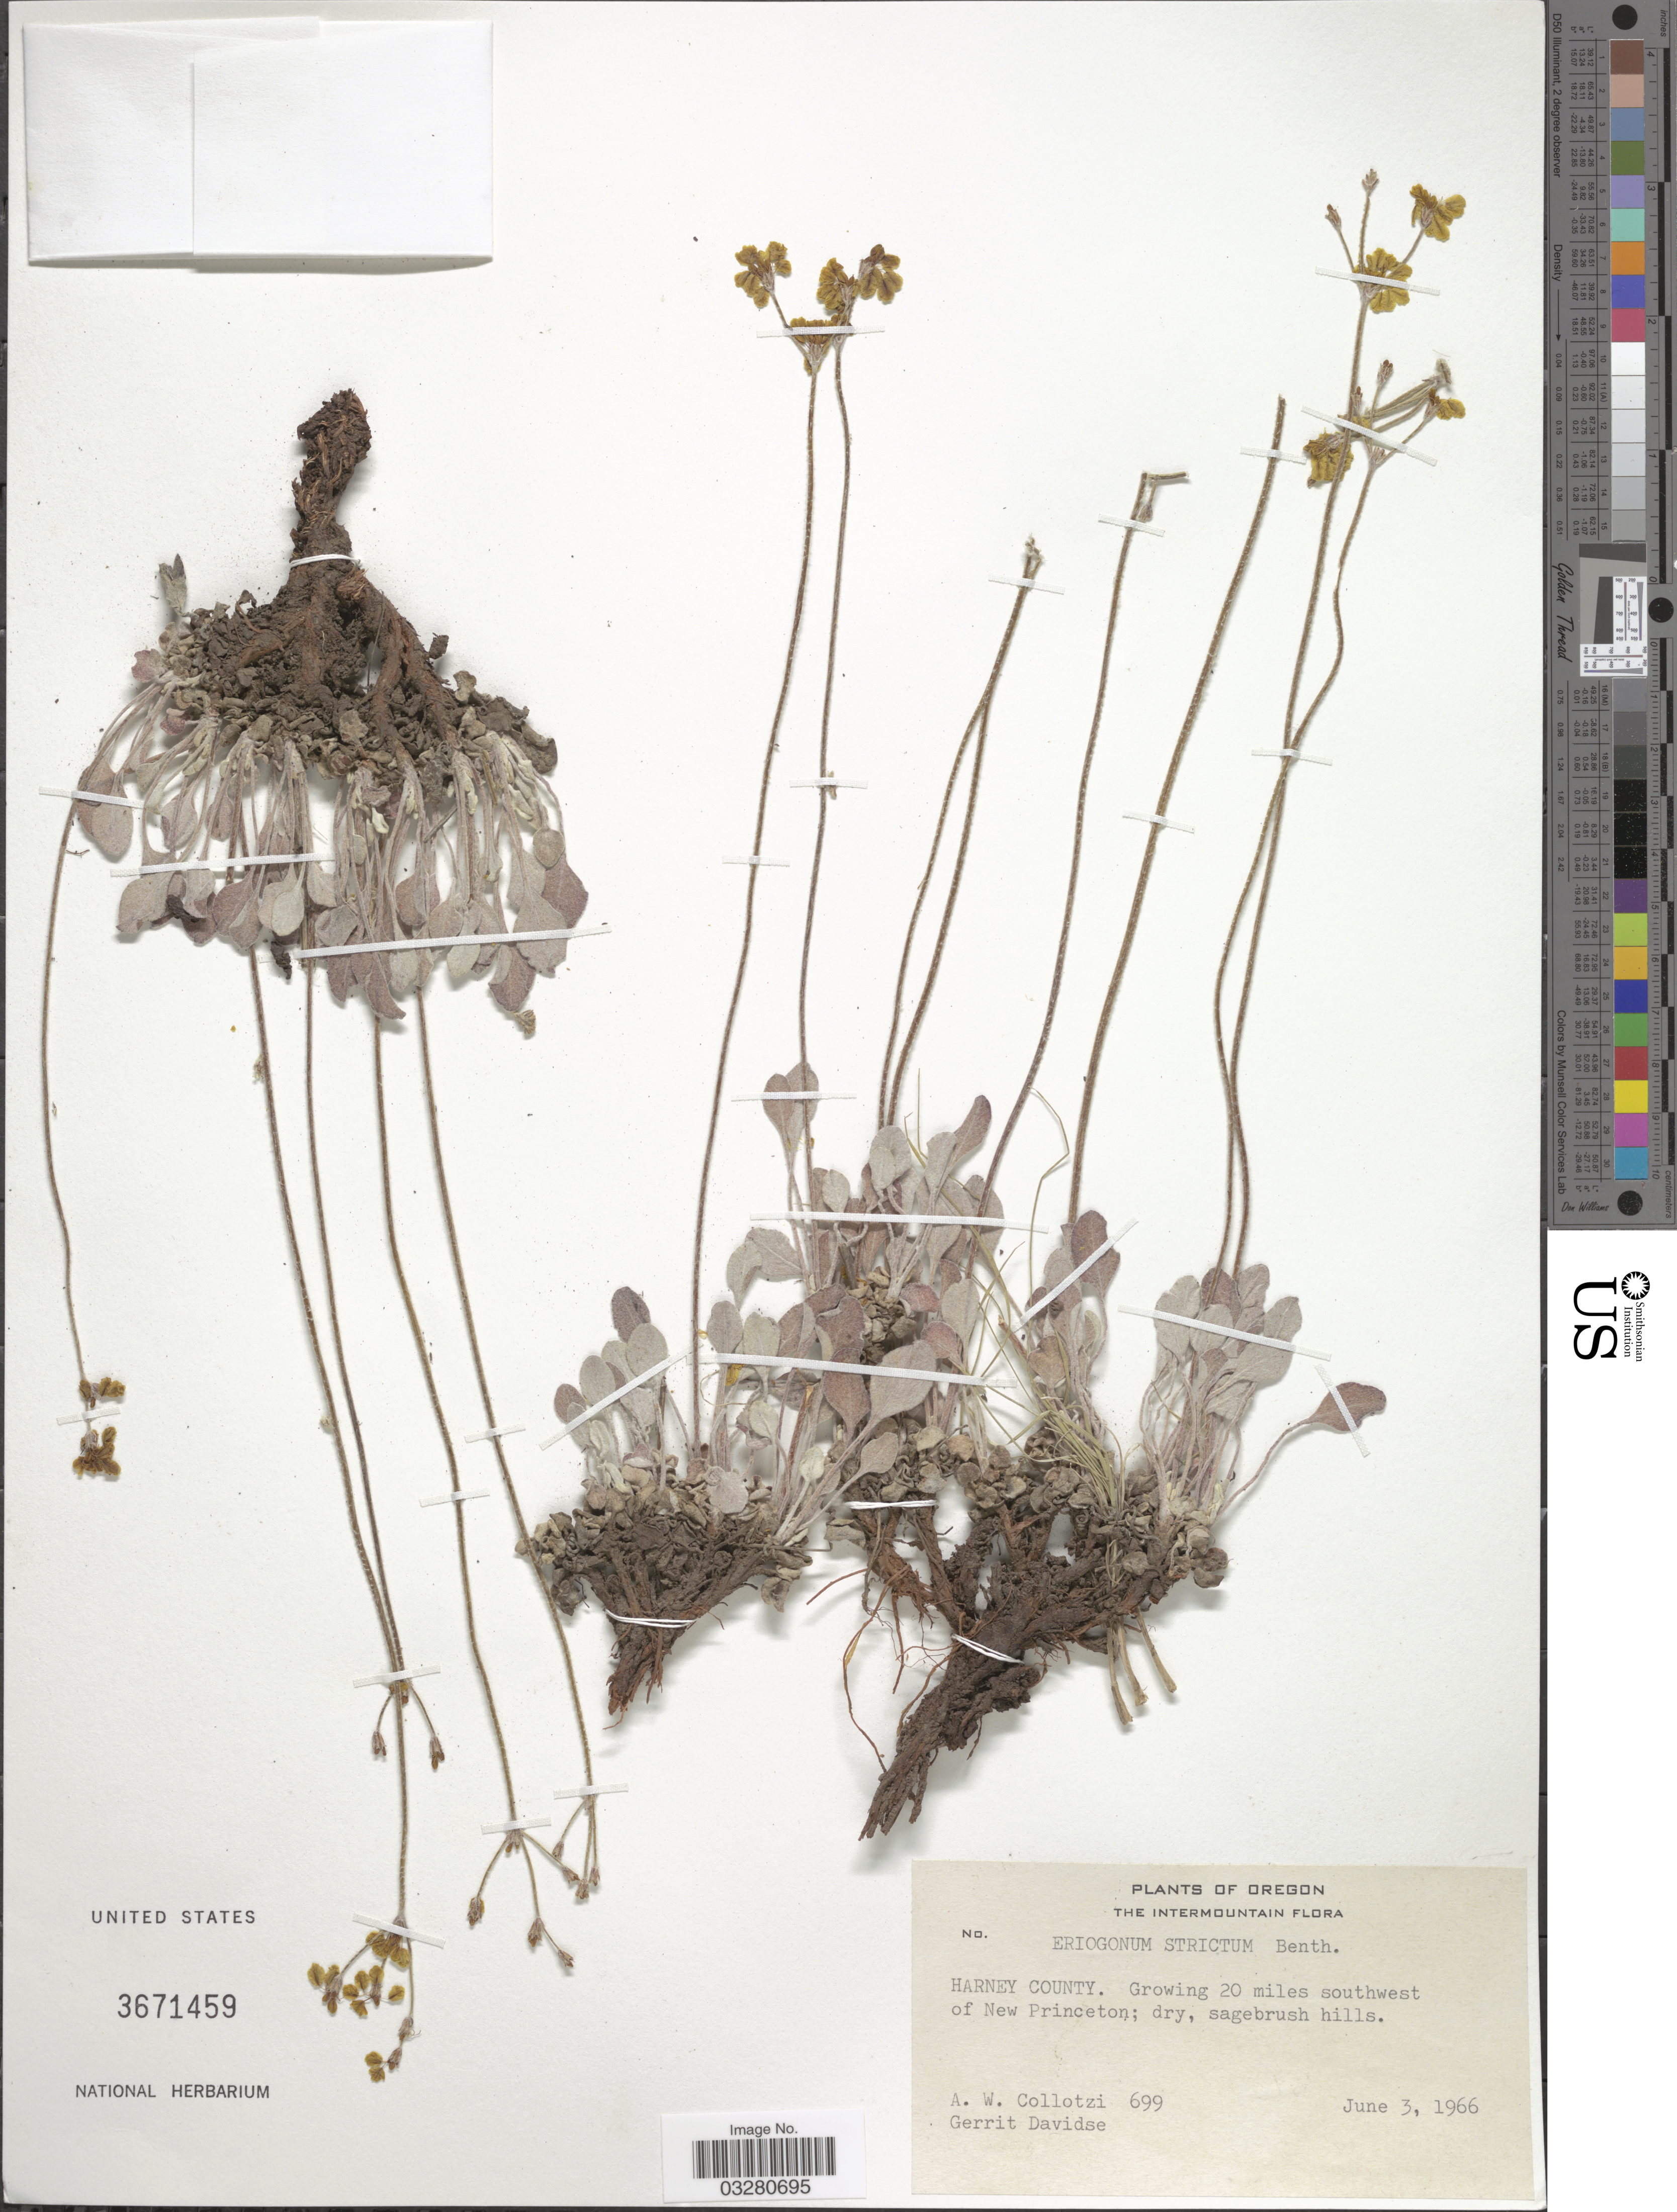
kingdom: Plantae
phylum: Tracheophyta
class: Magnoliopsida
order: Caryophyllales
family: Polygonaceae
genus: Eriogonum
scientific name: Eriogonum strictum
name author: Benth.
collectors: A. W. Collotzi & G. Davidse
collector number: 699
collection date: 1966-06-03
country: United States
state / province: Oregon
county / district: Harney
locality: The Intermountain. Harney County. Growing 20 miles southwest of New Princeton.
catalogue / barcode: US 3671459